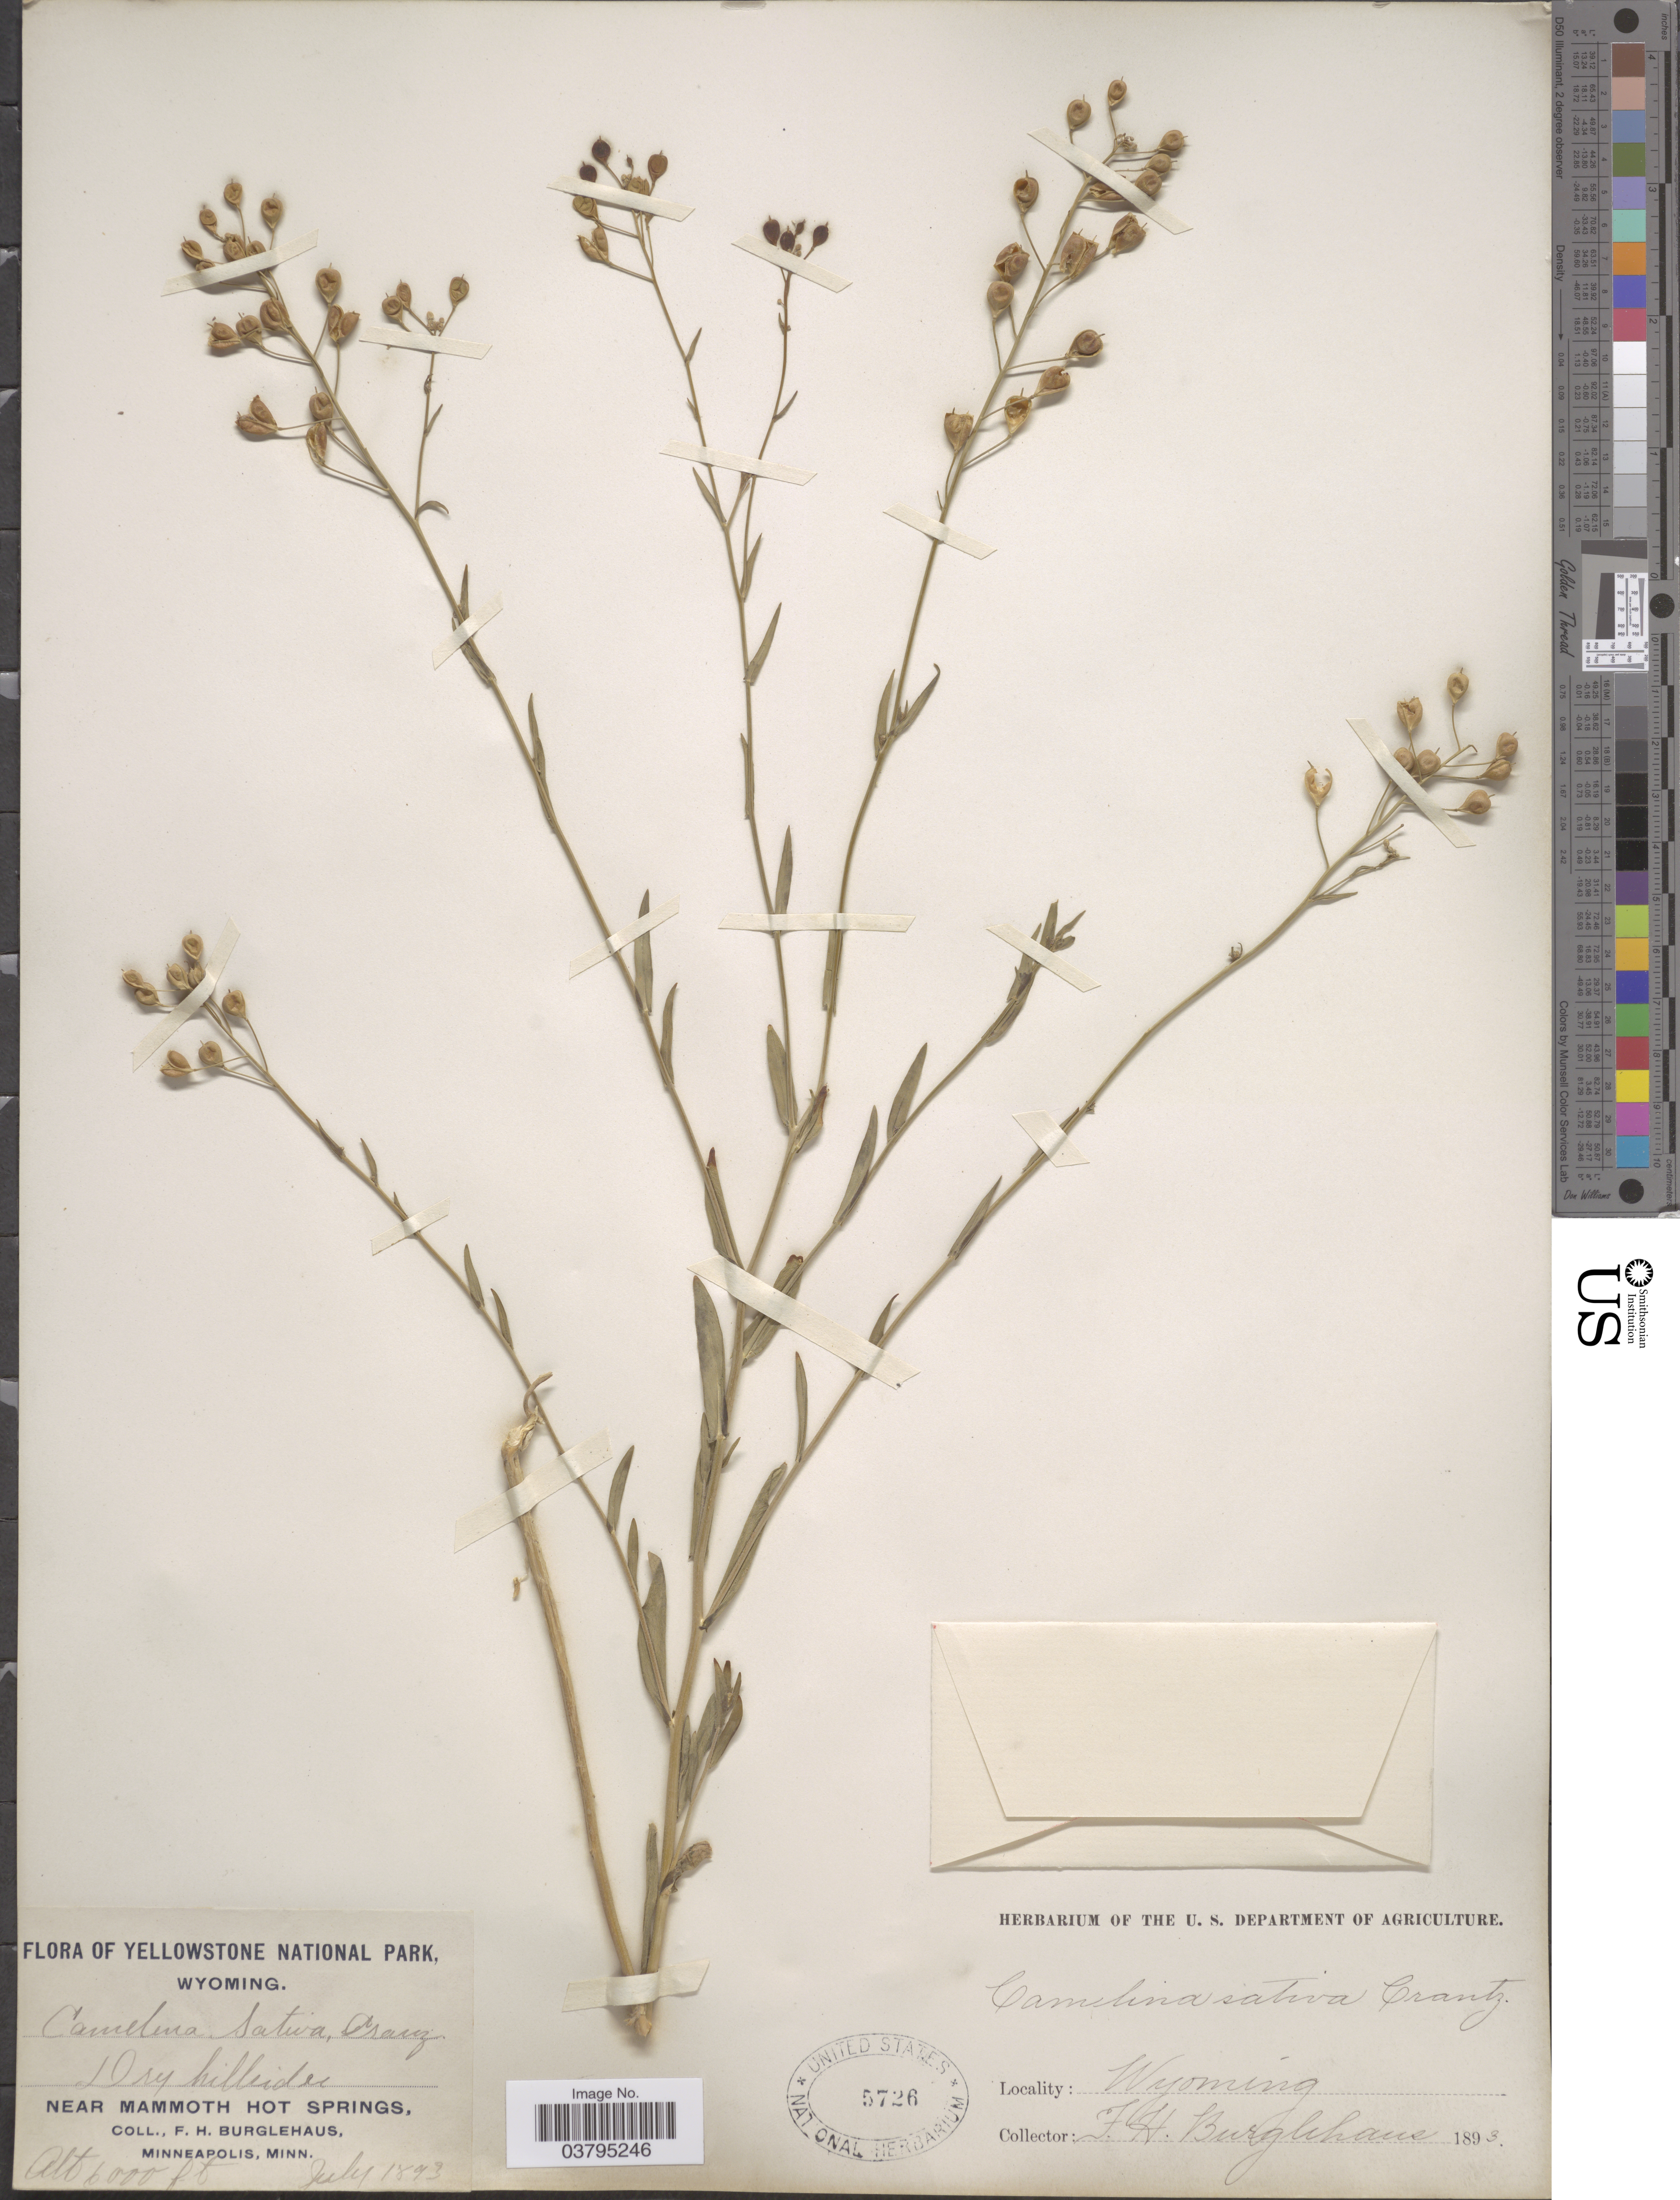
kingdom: Plantae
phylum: Tracheophyta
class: Magnoliopsida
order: Brassicales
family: Brassicaceae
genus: Camelina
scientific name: Camelina sativa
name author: (L.) Crantz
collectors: F. Burglehaus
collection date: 1893-07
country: United States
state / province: Wyoming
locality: Yellowstone National Park. Near Mammoth Hot Springs.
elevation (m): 1829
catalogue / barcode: US 5726